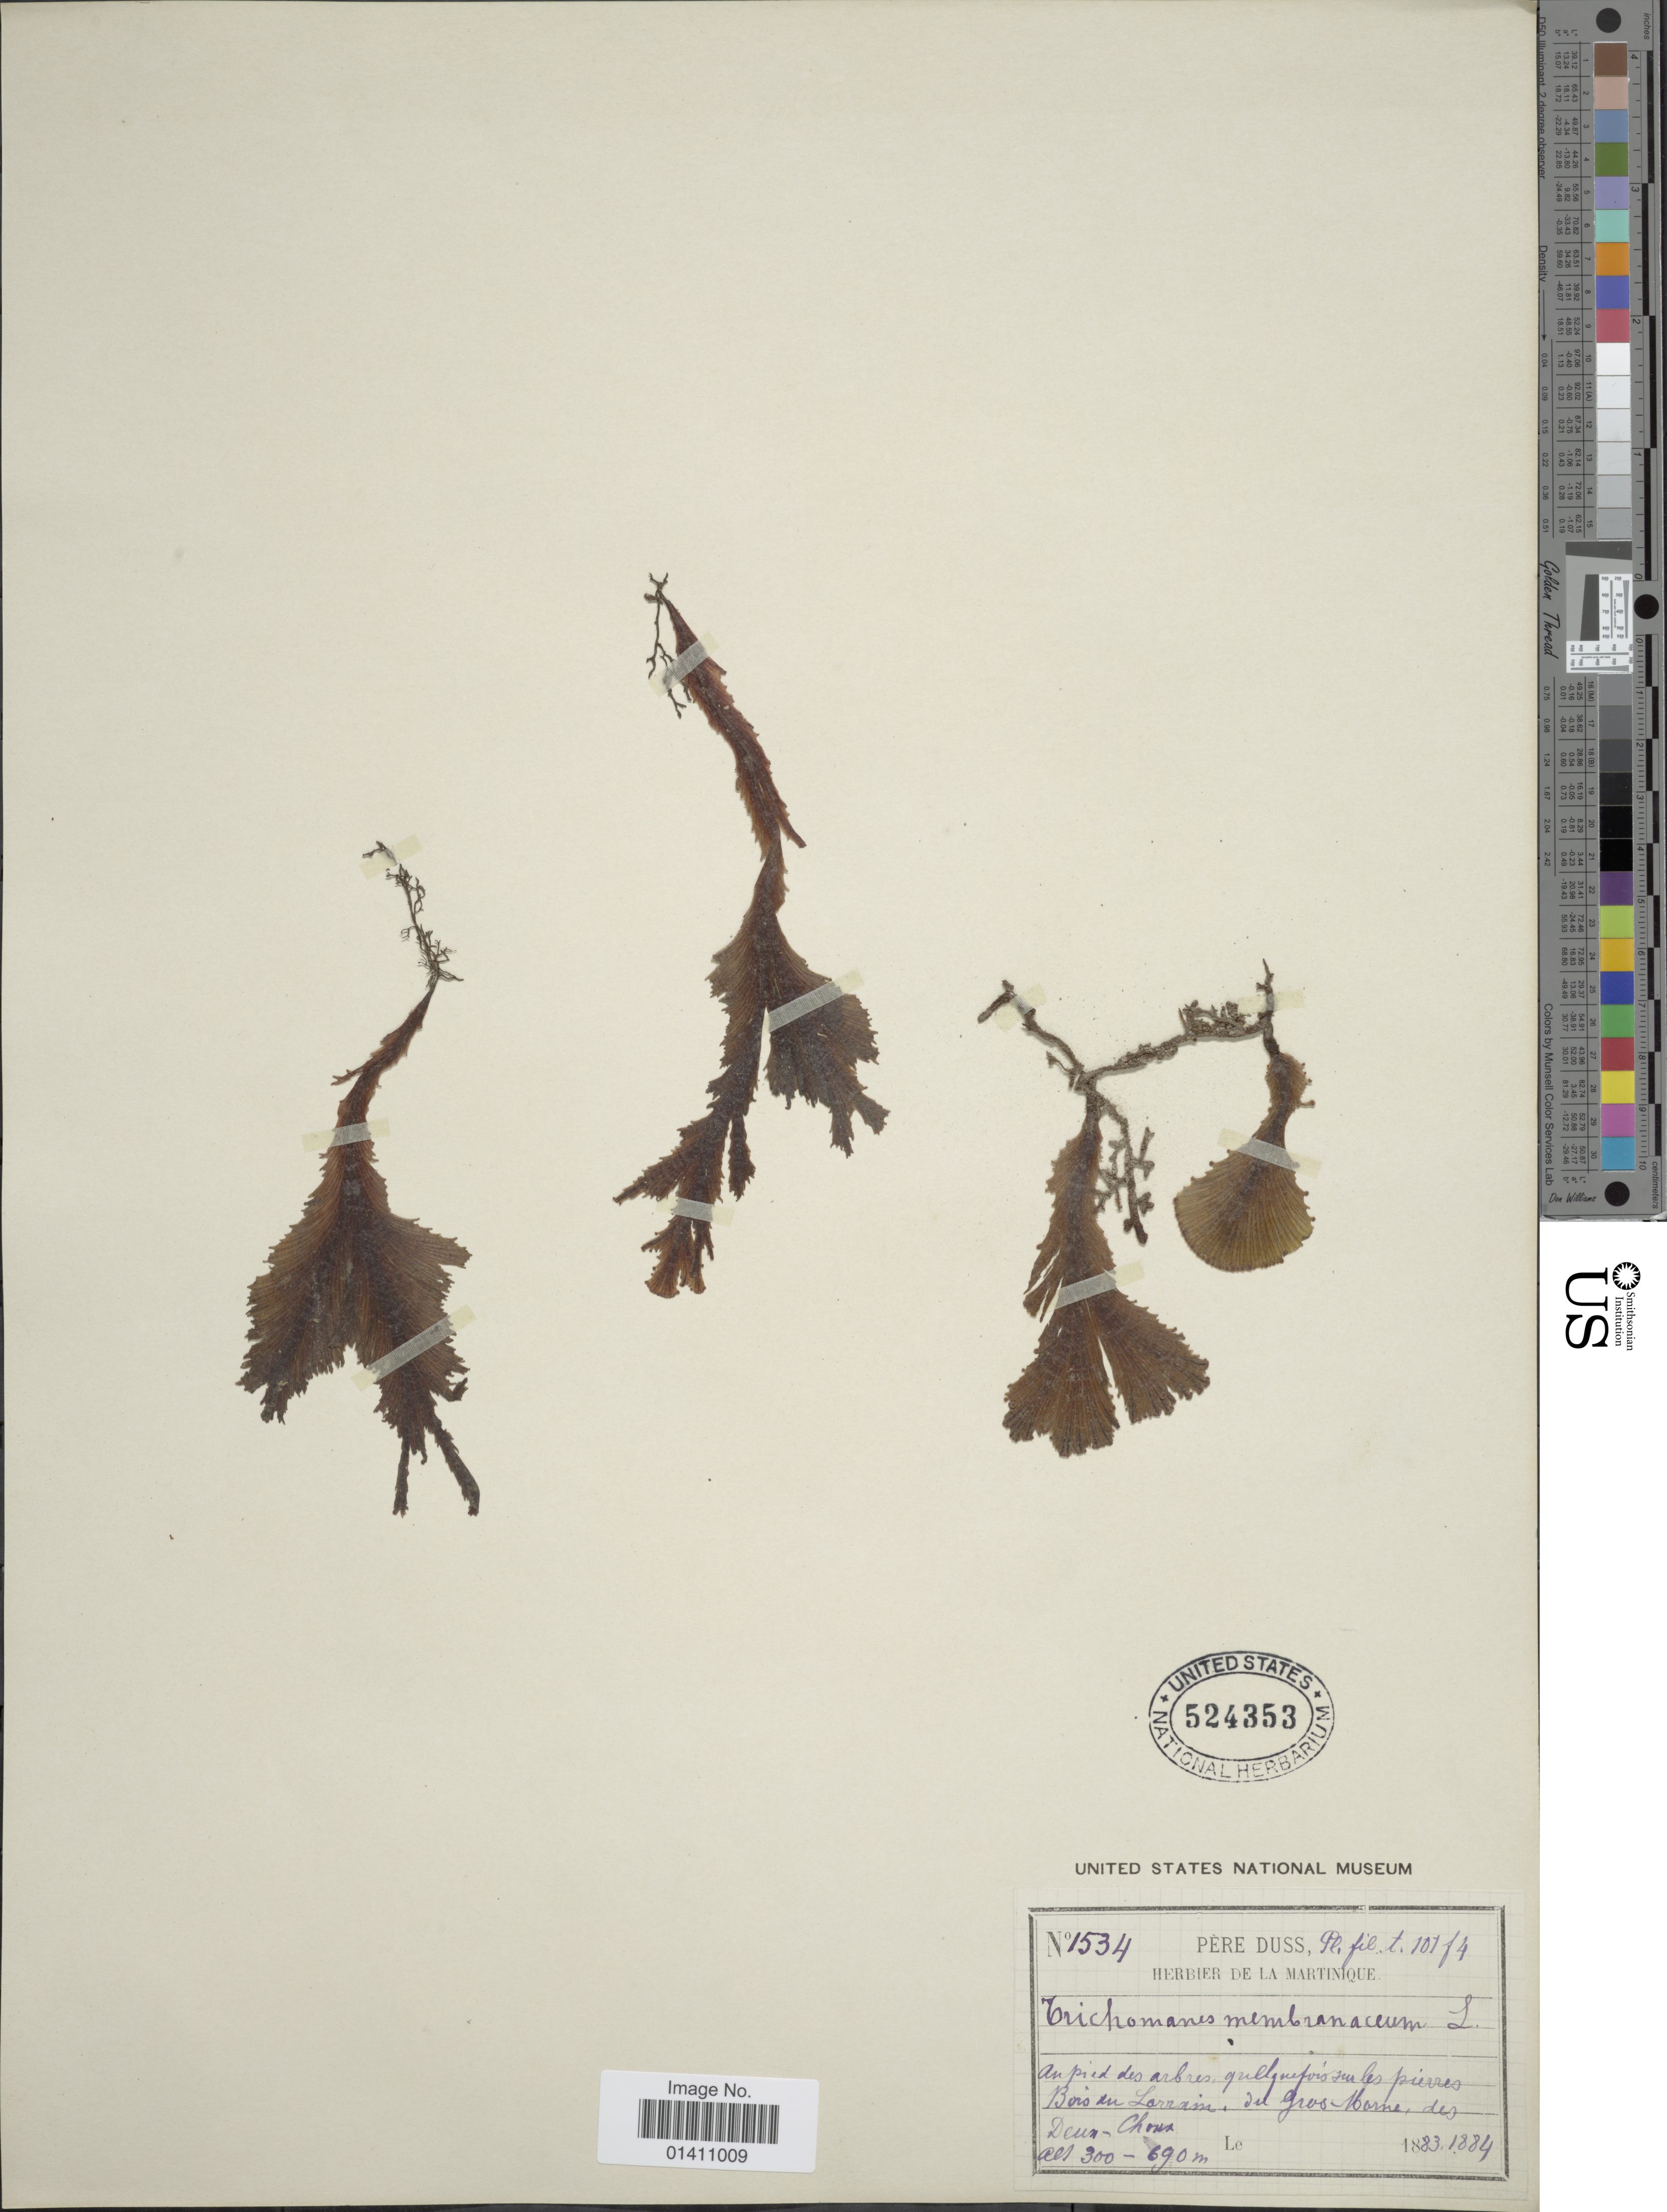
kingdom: Plantae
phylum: Tracheophyta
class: Polypodiopsida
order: Hymenophyllales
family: Hymenophyllaceae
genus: Didymoglossum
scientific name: Didymoglossum membranaceum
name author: (L.) Vareschi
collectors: Père Duss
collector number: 1534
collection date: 1883/1884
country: Martinique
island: Martinique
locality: Bois du Lorrain. del Gros-Morne, des Deux-Choux.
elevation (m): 300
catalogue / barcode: US 524353